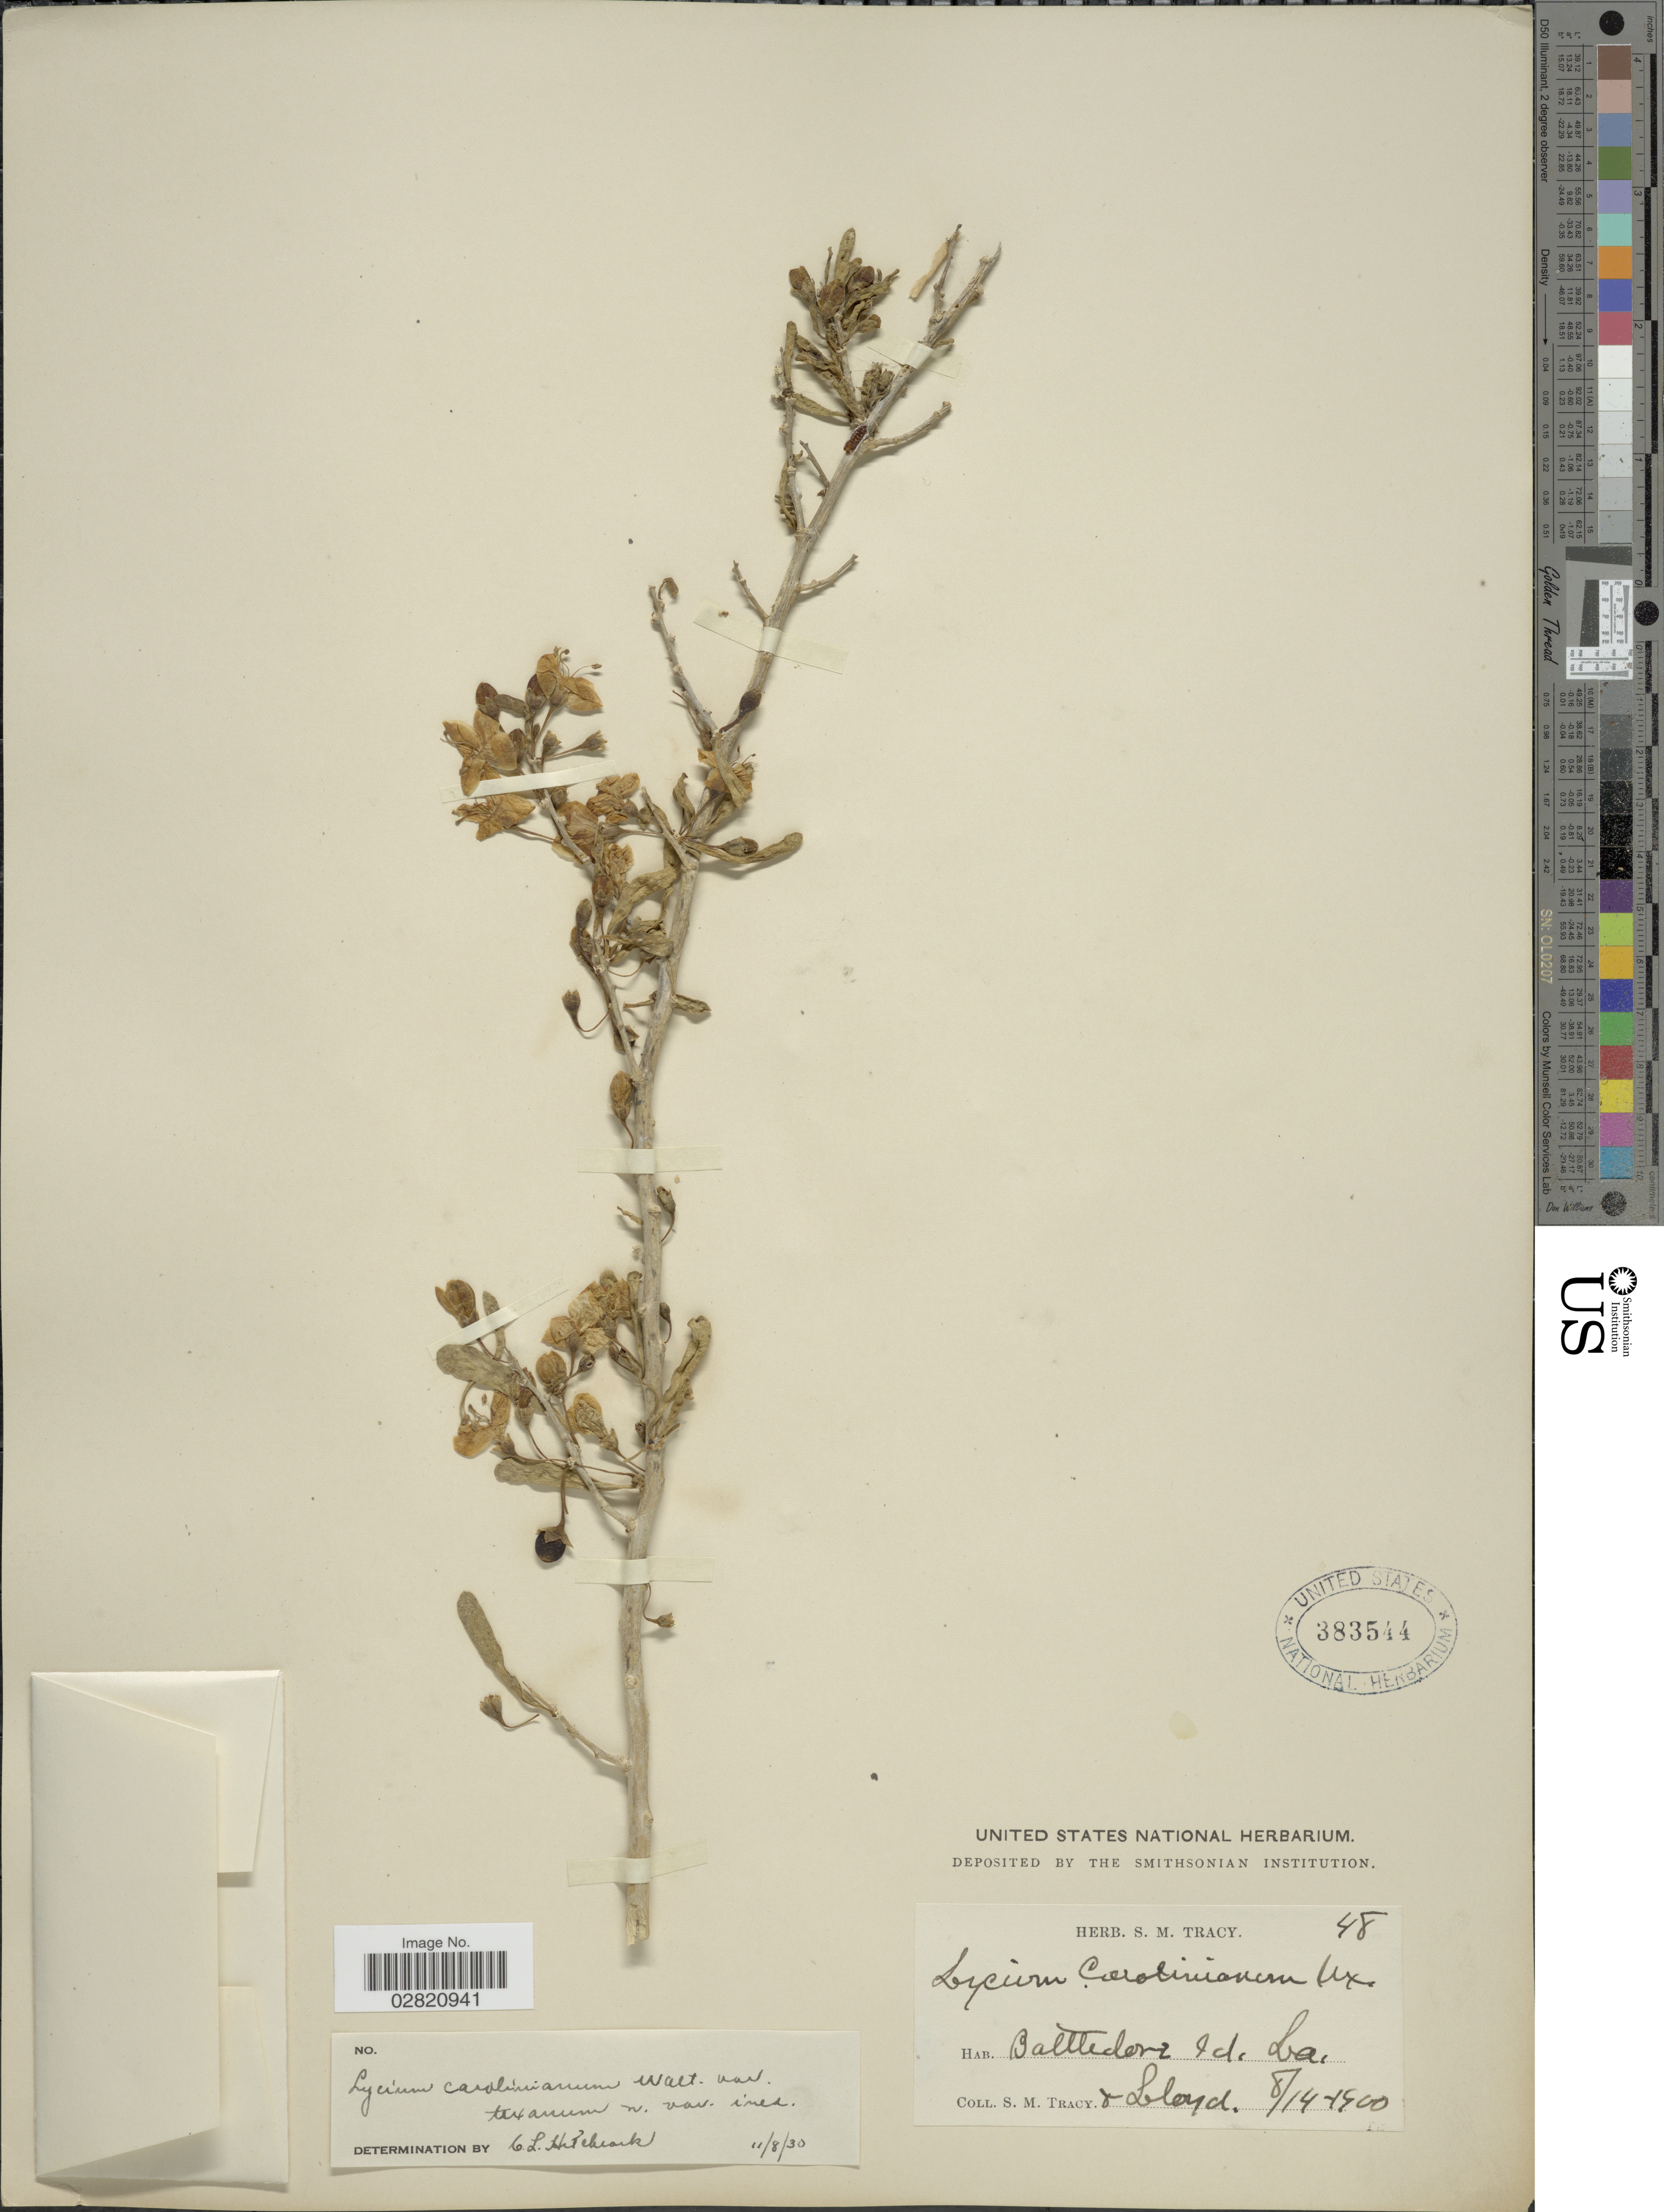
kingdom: Plantae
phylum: Tracheophyta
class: Magnoliopsida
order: Solanales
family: Solanaceae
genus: Lycium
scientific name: Lycium carolinianum var. quadrifidum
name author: Walter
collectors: S. M. Tracy & -- Lloyd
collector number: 48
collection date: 1900-08-14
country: United States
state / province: Louisiana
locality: Battledore Island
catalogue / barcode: US 383544